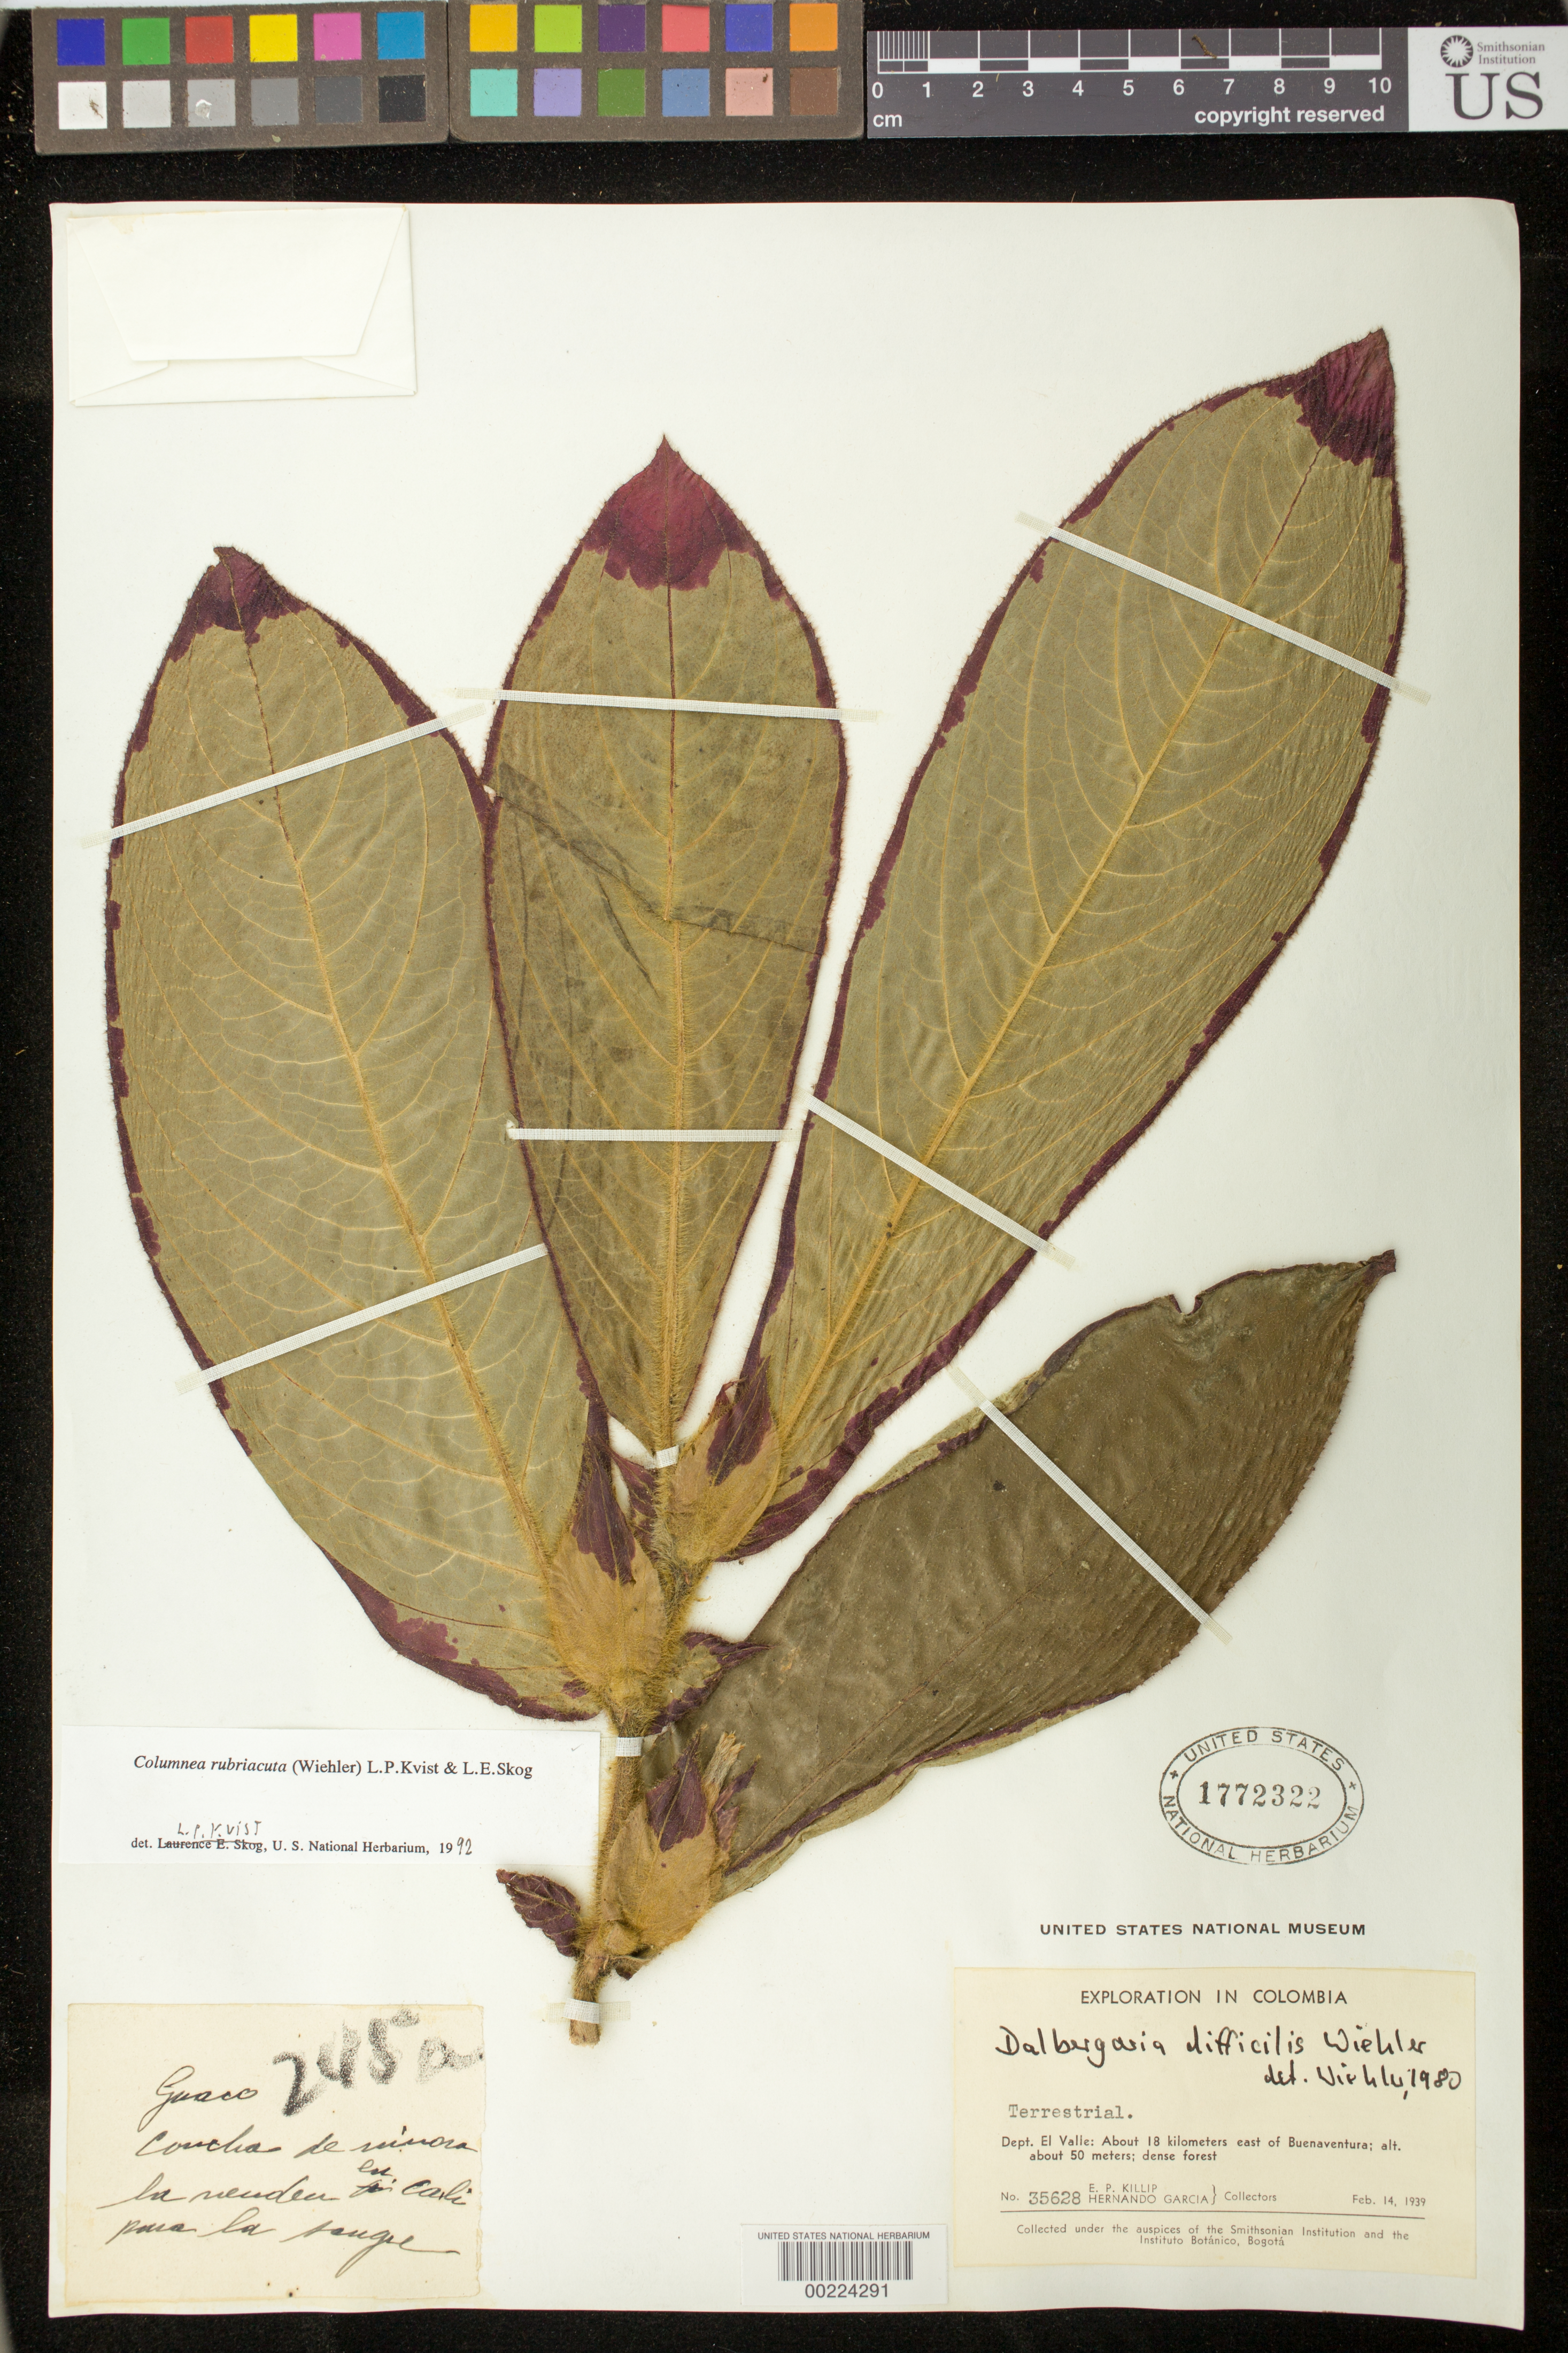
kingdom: Plantae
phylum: Tracheophyta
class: Magnoliopsida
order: Lamiales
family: Gesneriaceae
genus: Columnea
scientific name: Columnea rubriacuta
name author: (Wiehler) L.P. Kvist & L.E. Skog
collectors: E. P. Killip & H. Garcia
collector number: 35628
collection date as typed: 14 Feb 1939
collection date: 1939-02-14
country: Colombia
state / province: Valle del Cauca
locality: About 18 km E of Buenaventura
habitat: Dense forest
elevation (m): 50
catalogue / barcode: US 1772322